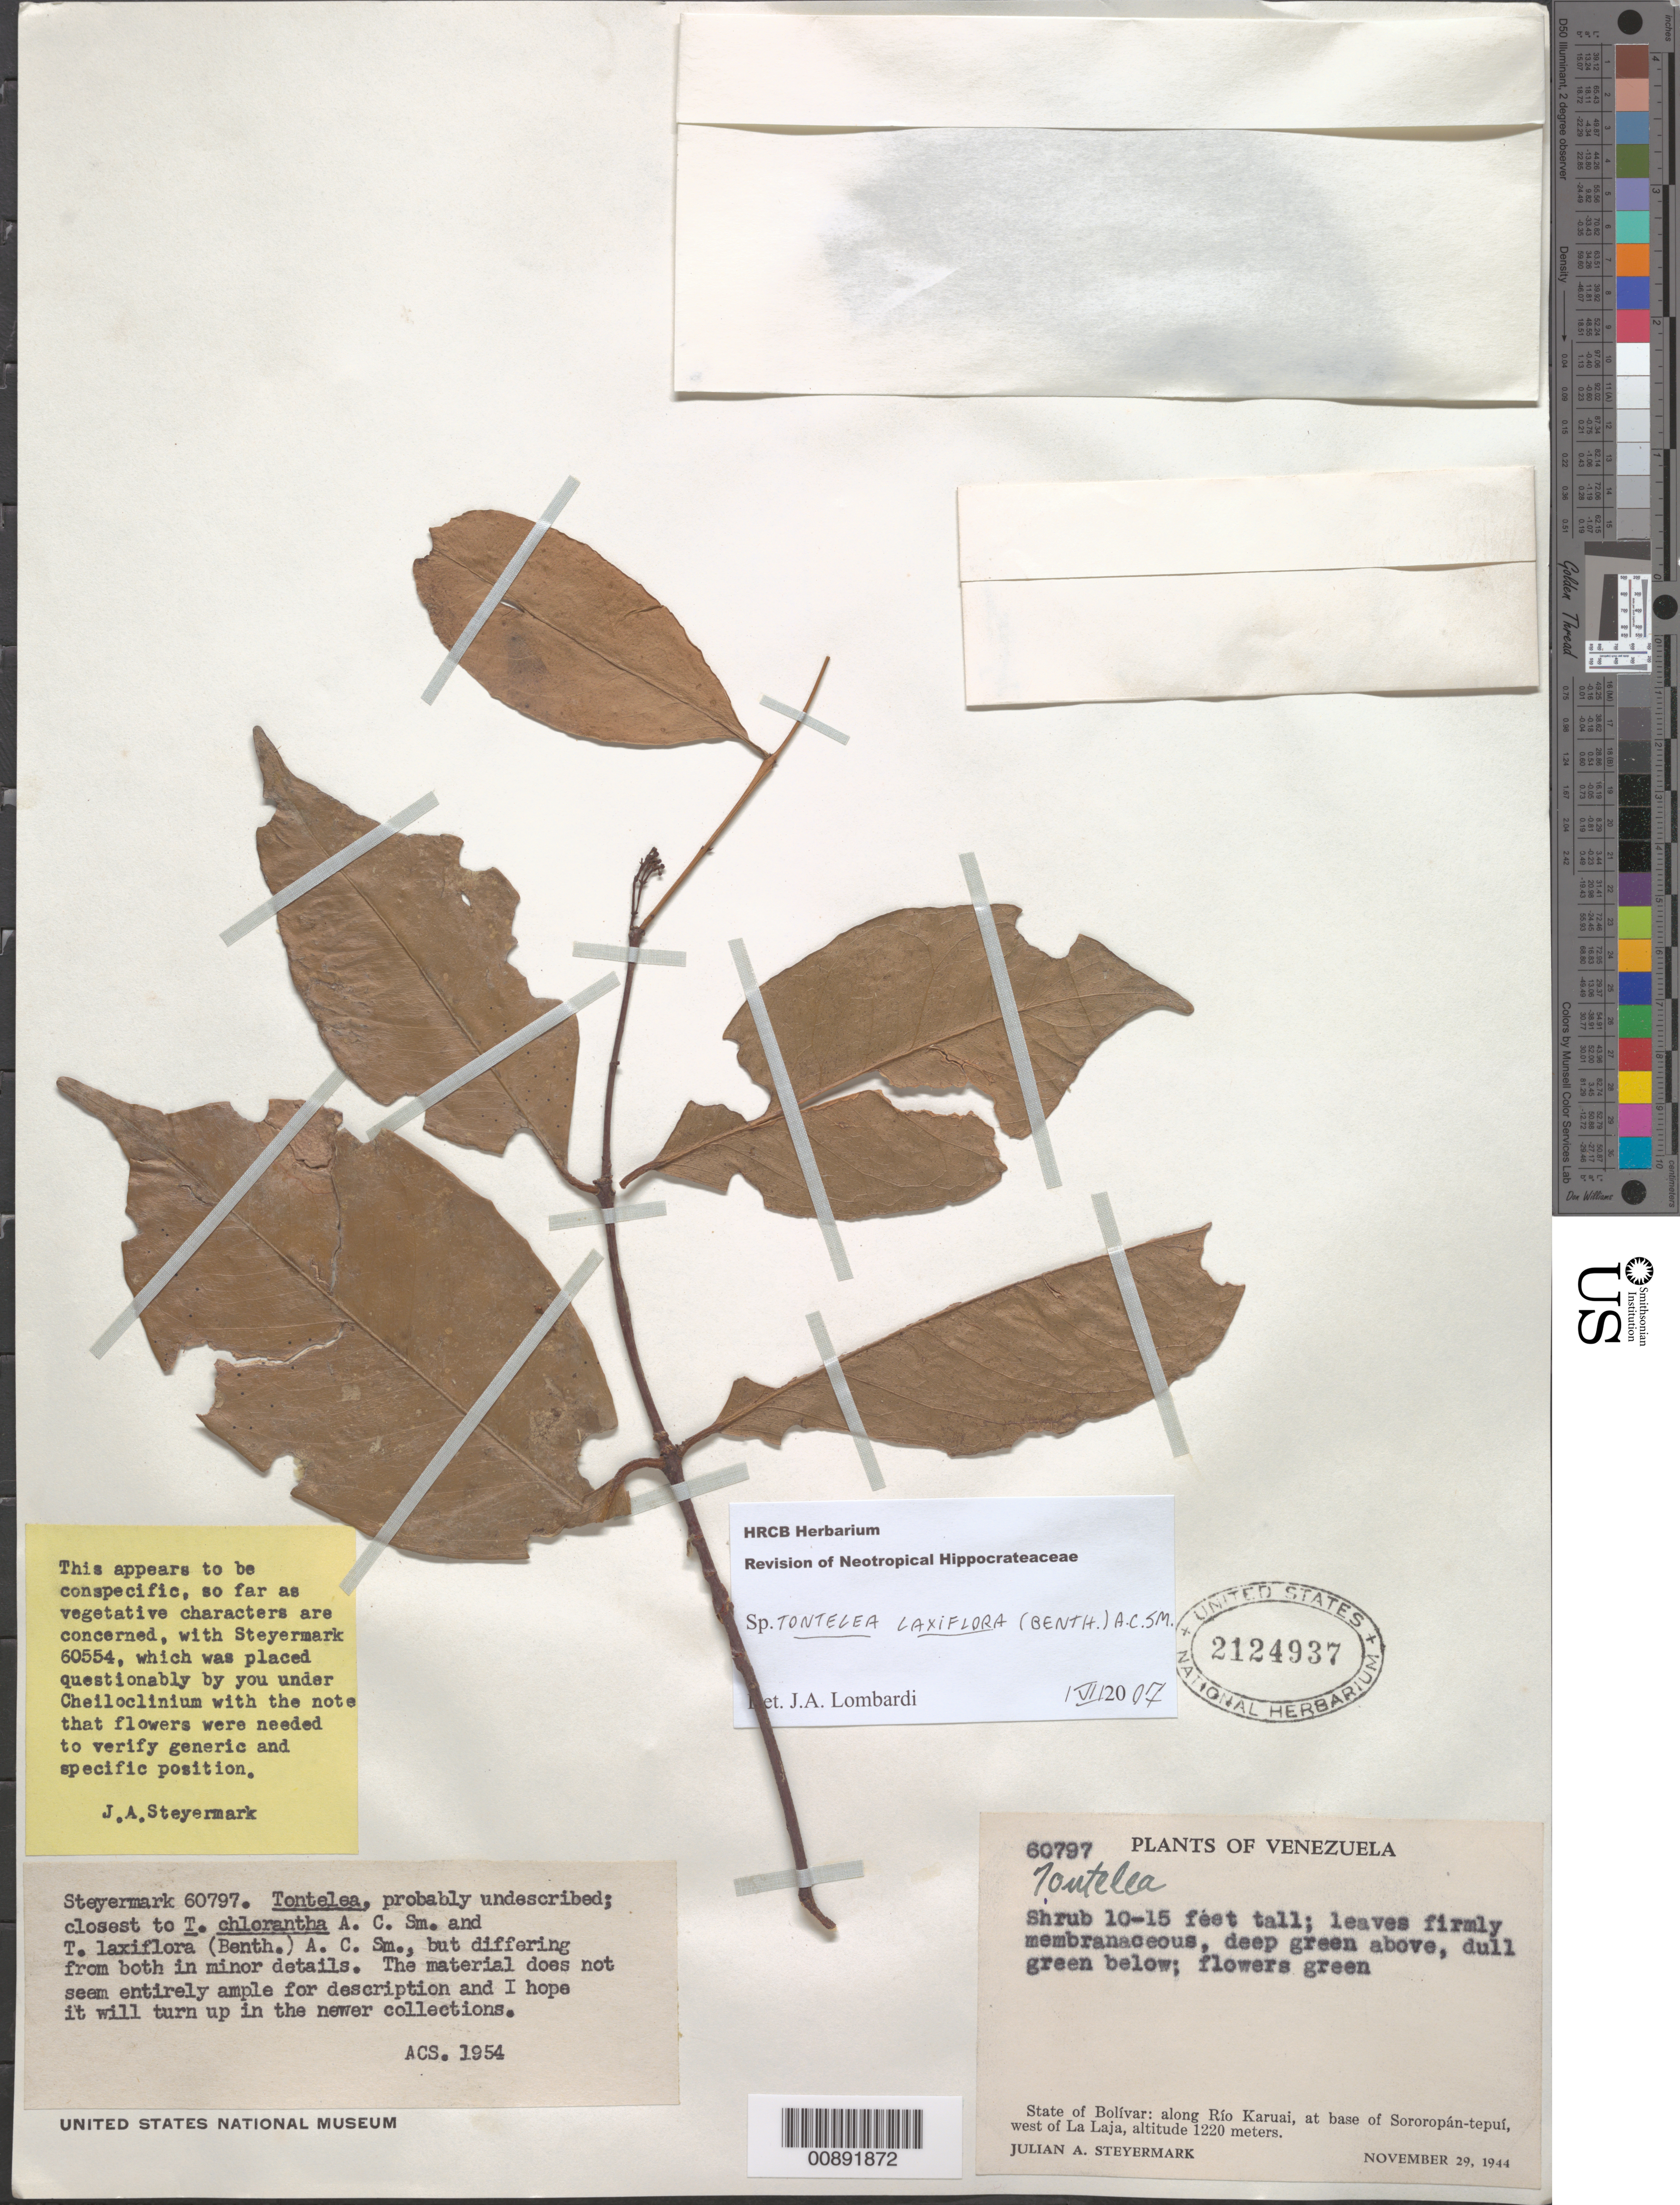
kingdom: Plantae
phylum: Tracheophyta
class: Magnoliopsida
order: Celastrales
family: Celastraceae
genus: Tontelea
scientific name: Tontelea laxiflora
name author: (Benth.) A.C. Sm.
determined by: Lombardi, Julio A.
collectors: J. Steyermark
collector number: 60797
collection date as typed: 29-Nov-44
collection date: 1944-11-29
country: Venezuela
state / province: Bolívar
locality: Río Karuai, base of Sororopán-tepuí, W of La Laja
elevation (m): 1220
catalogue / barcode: US 2124937